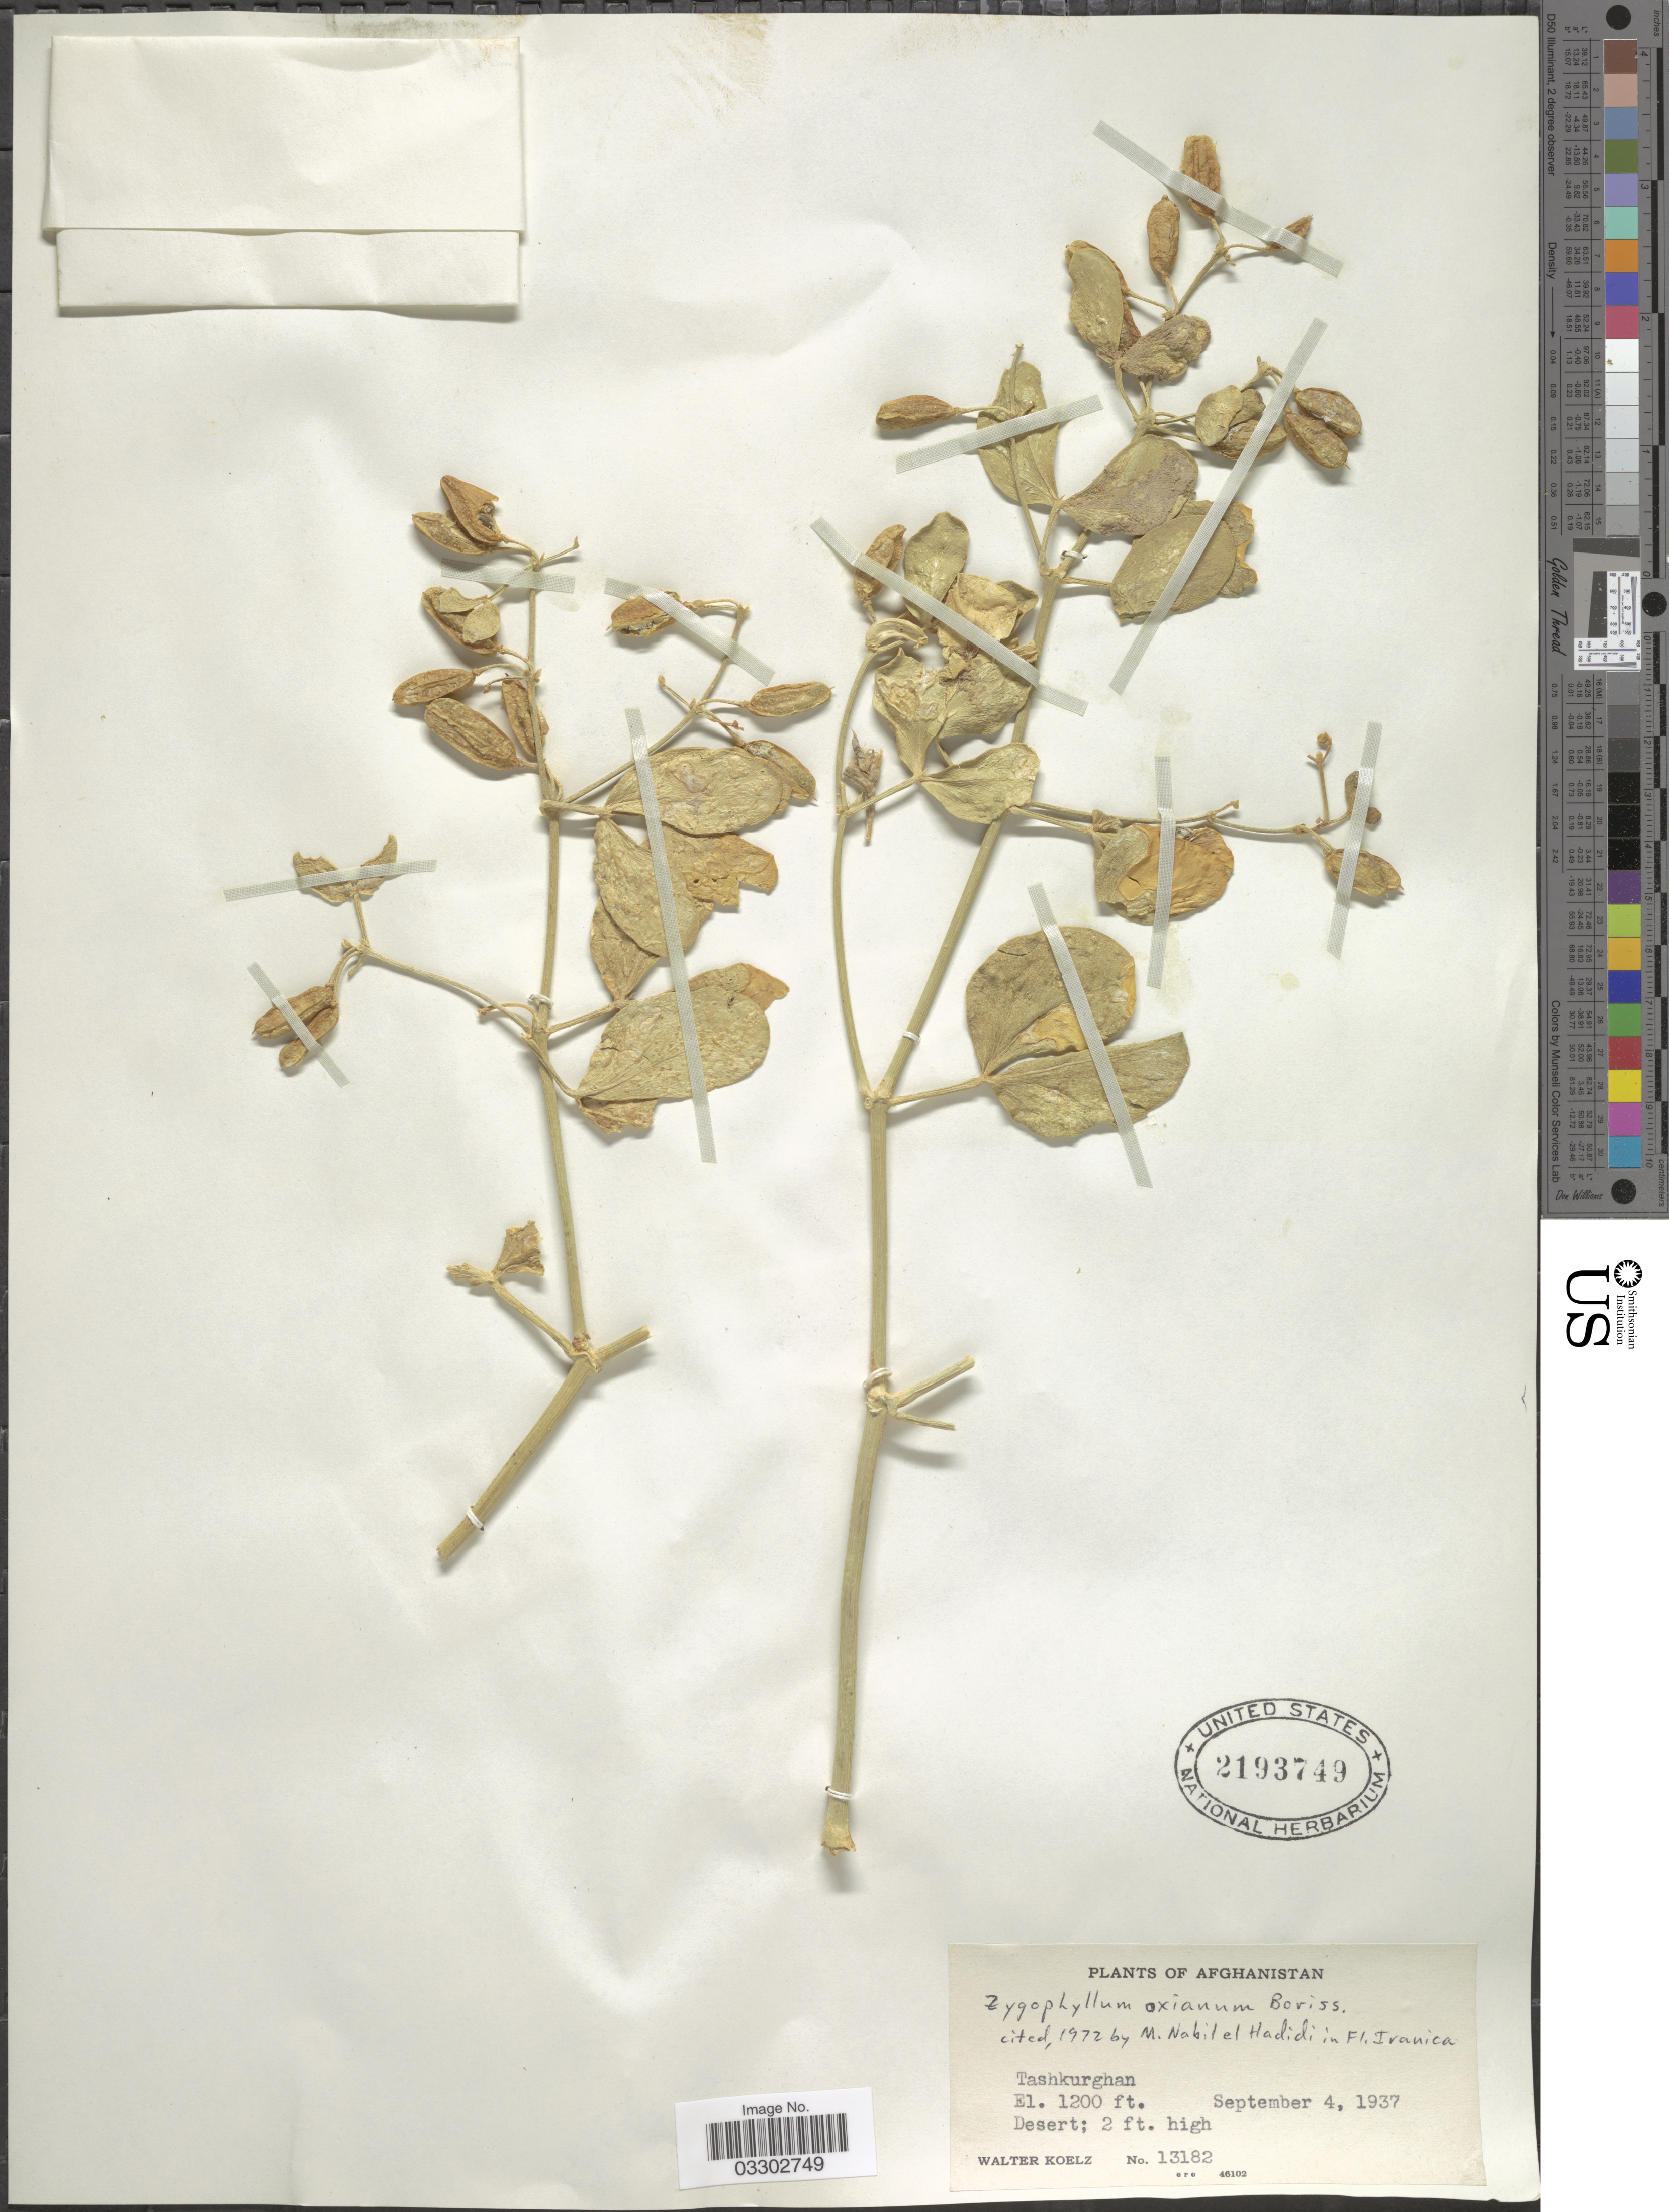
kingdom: Plantae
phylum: Tracheophyta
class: Magnoliopsida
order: Zygophyllales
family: Zygophyllaceae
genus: Zygophyllum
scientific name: Zygophyllum oxianum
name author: Boriss.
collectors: W. N. Koelz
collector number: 13182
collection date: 1937-09-04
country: Afghanistan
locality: Tashkurghan.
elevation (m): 366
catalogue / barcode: US 2193749